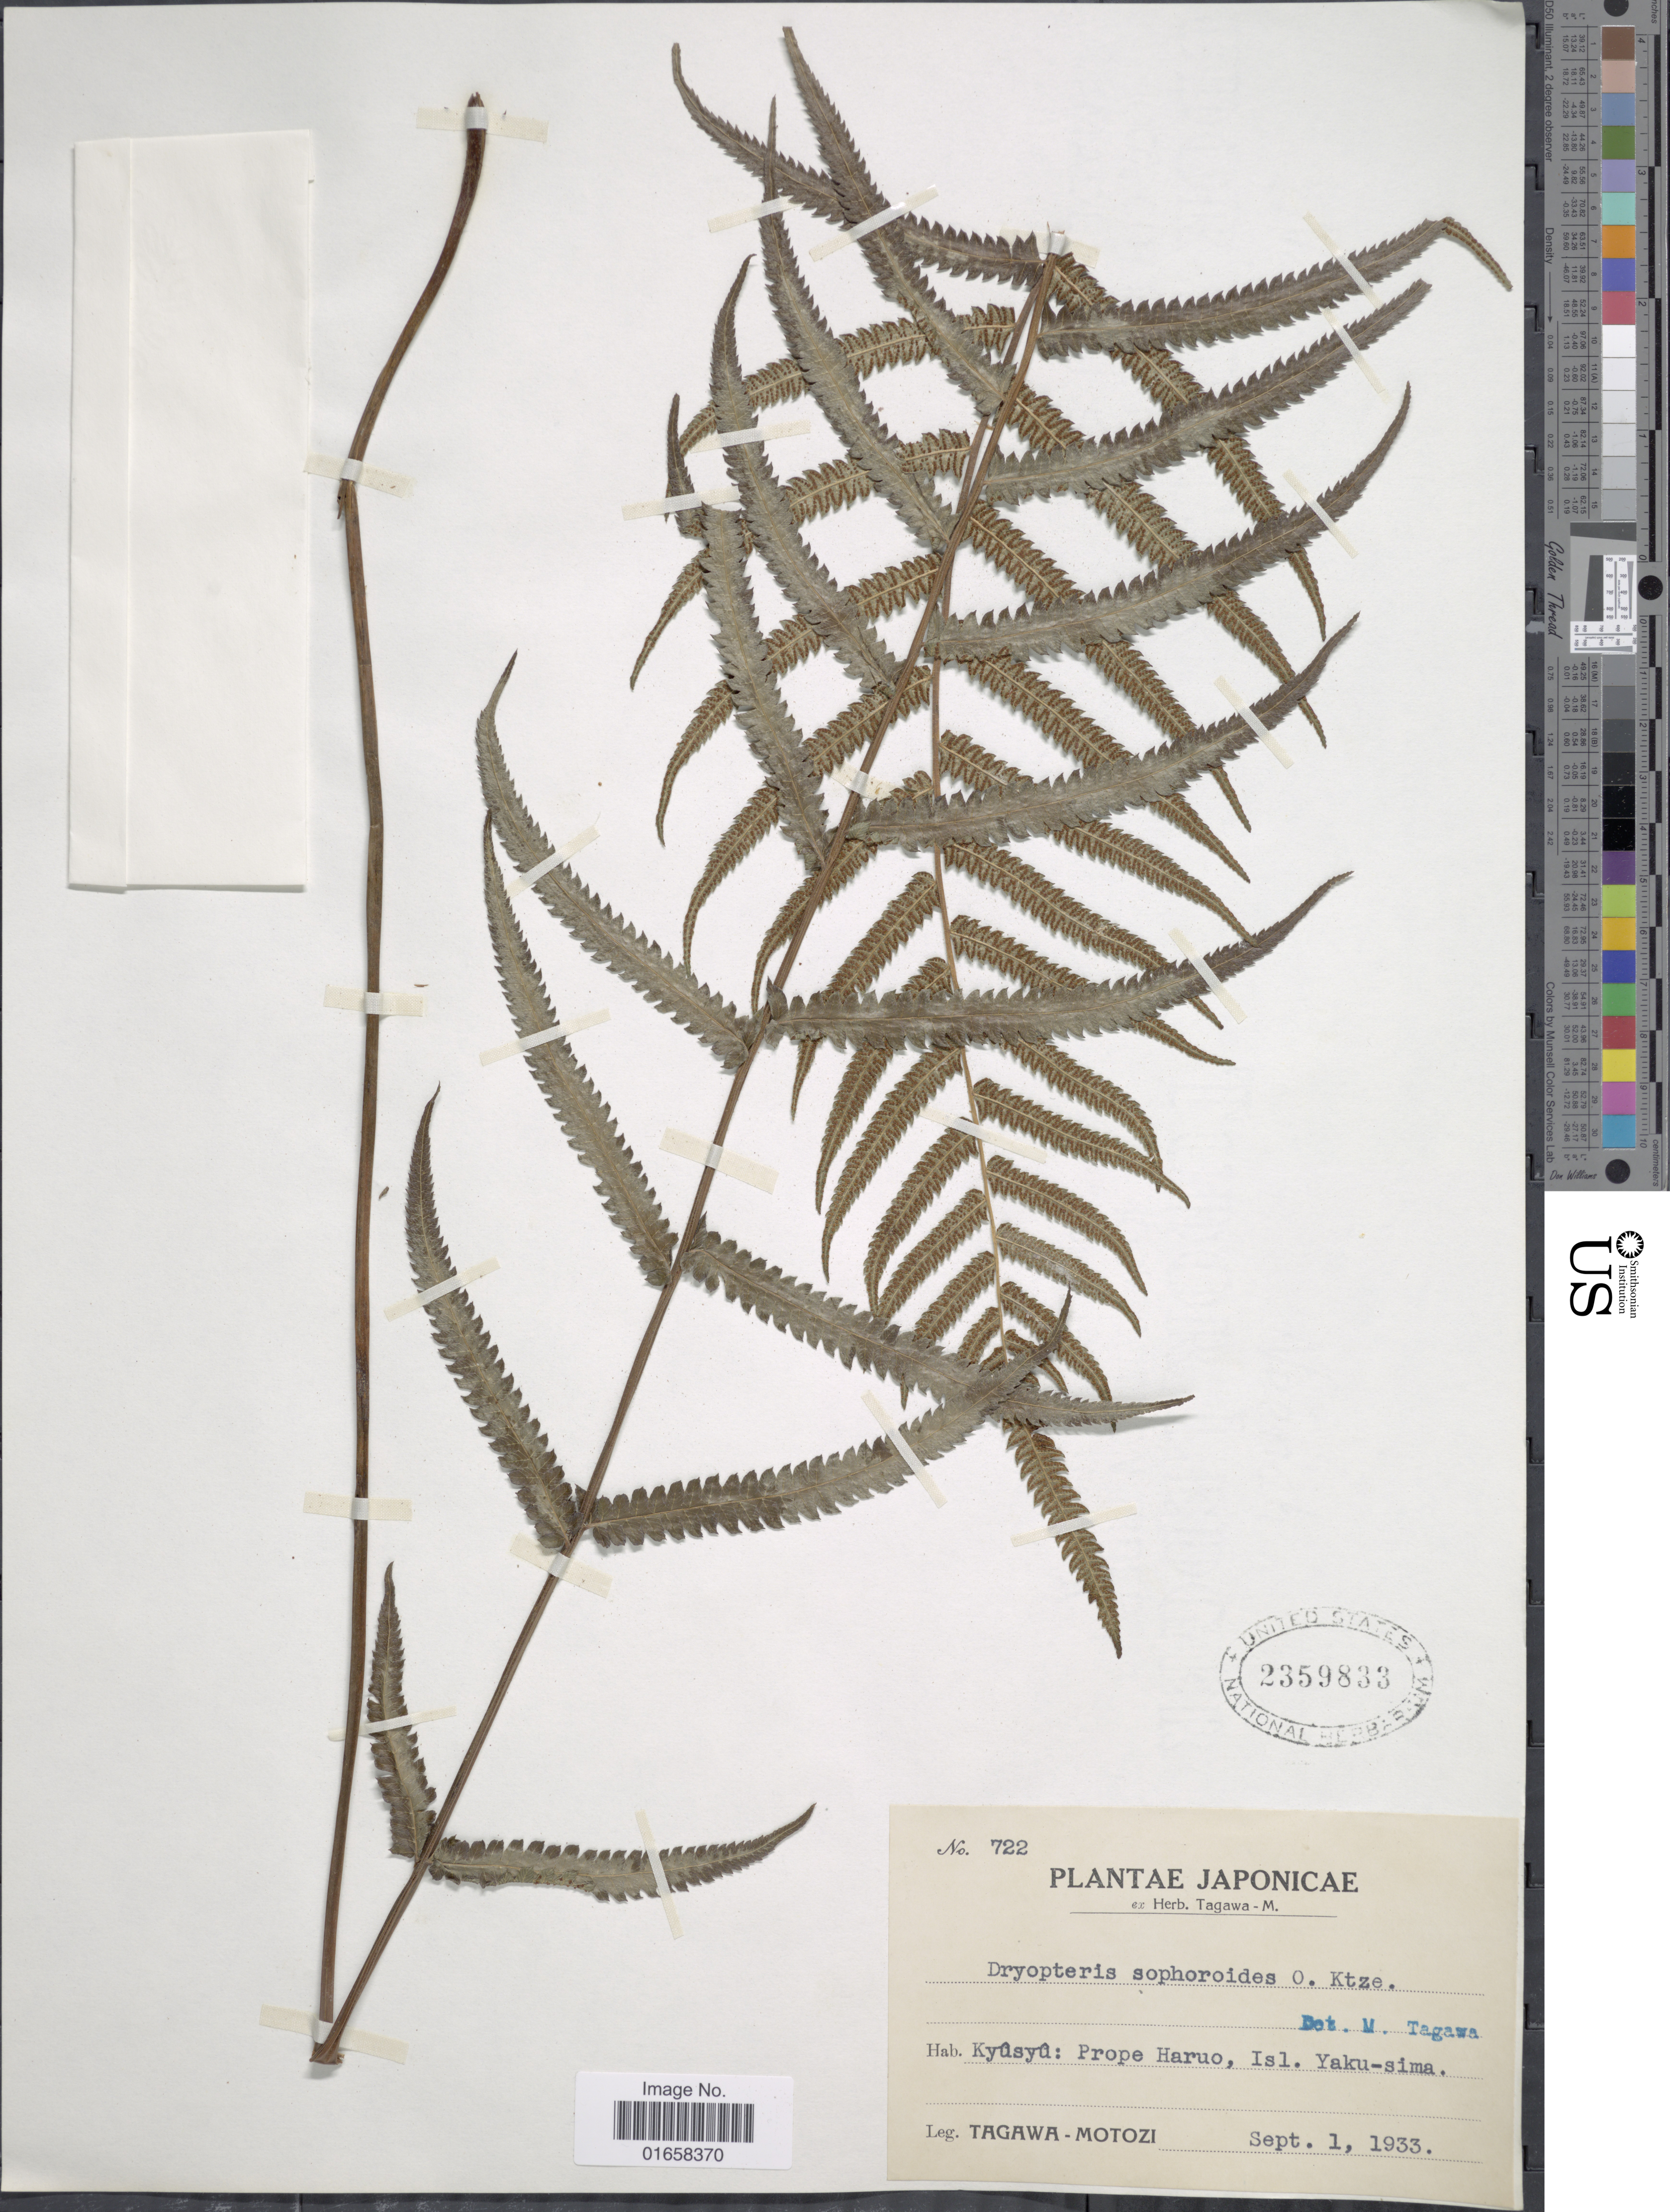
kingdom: Plantae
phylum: Tracheophyta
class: Polypodiopsida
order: Polypodiales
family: Thelypteridaceae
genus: Christella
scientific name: Christella acuminata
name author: (Houtt.) H. Lév.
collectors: M. Tagawa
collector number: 722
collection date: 1933-09-01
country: Japan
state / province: Kagosima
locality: Kyûsyû: prope Haruo, Isl. Yaku-sima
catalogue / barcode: US 2359833